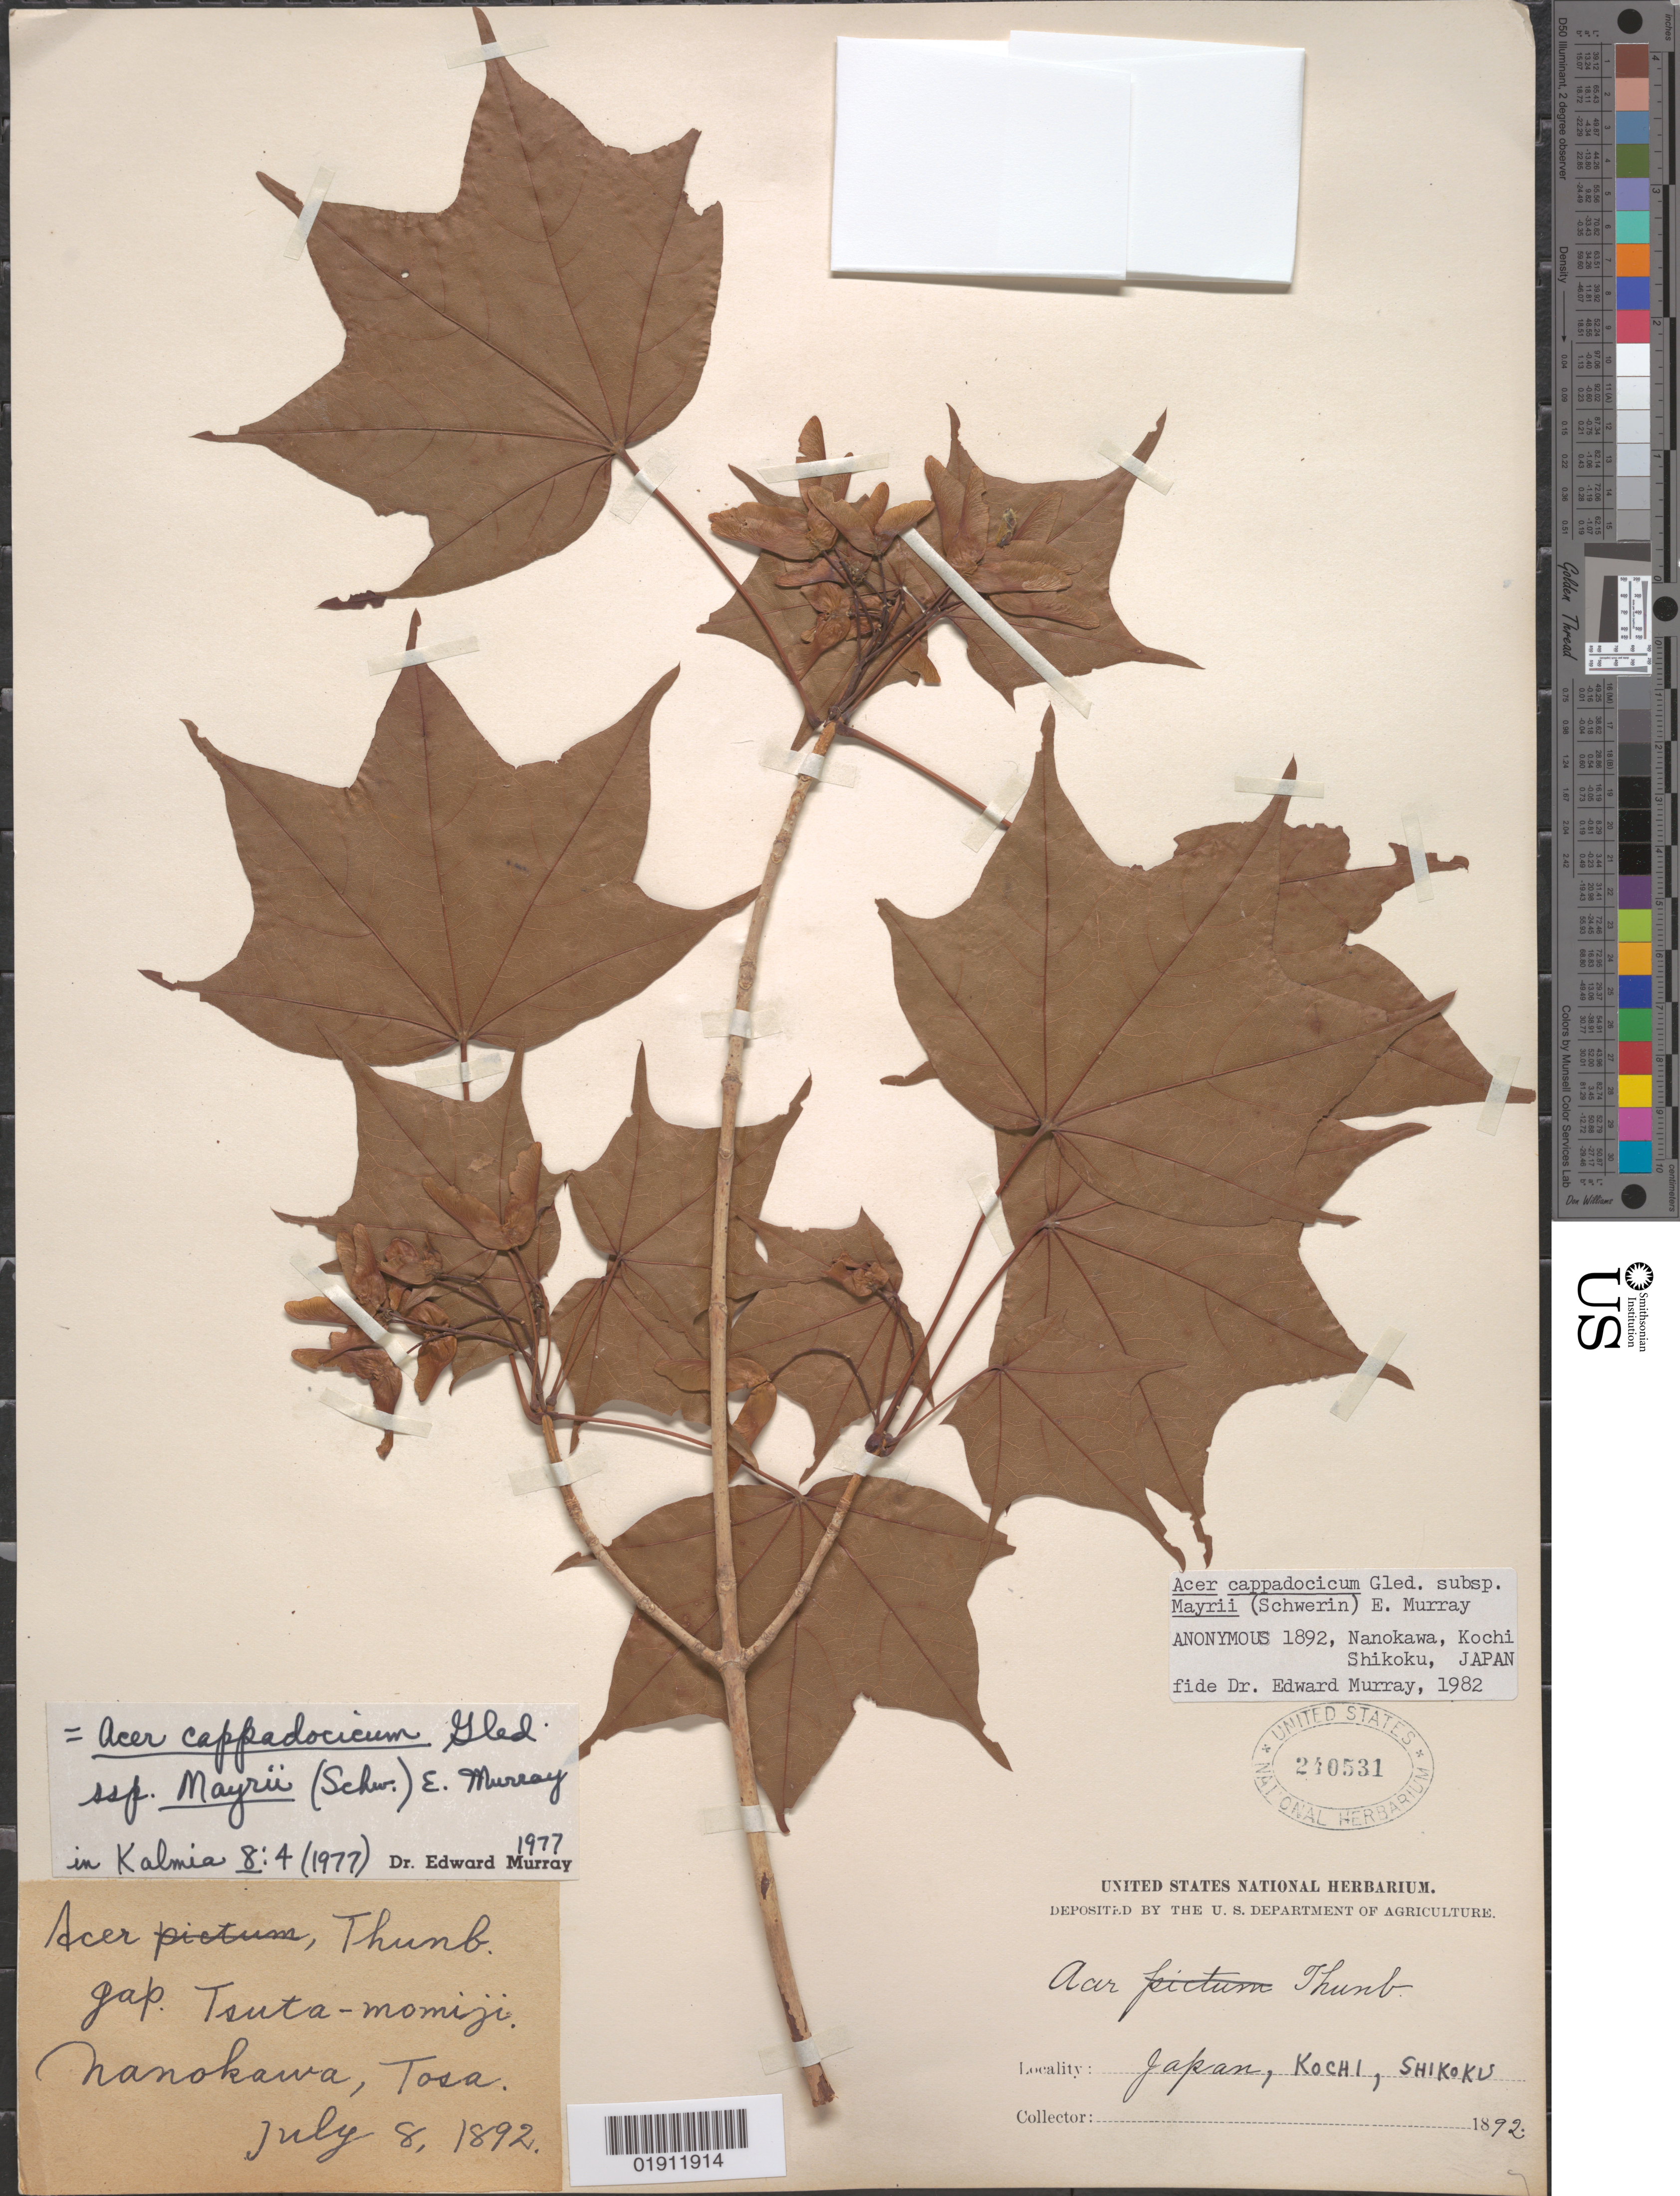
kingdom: Plantae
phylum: Tracheophyta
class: Magnoliopsida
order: Sapindales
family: Sapindaceae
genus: Acer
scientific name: Acer cappadocicum subsp. mayrii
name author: (Schwer.) A.E. Murray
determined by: Murray, Edward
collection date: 1892-07-08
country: Japan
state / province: Koti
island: Shikoku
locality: Nanokawa, Tosa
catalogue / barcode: US 240531